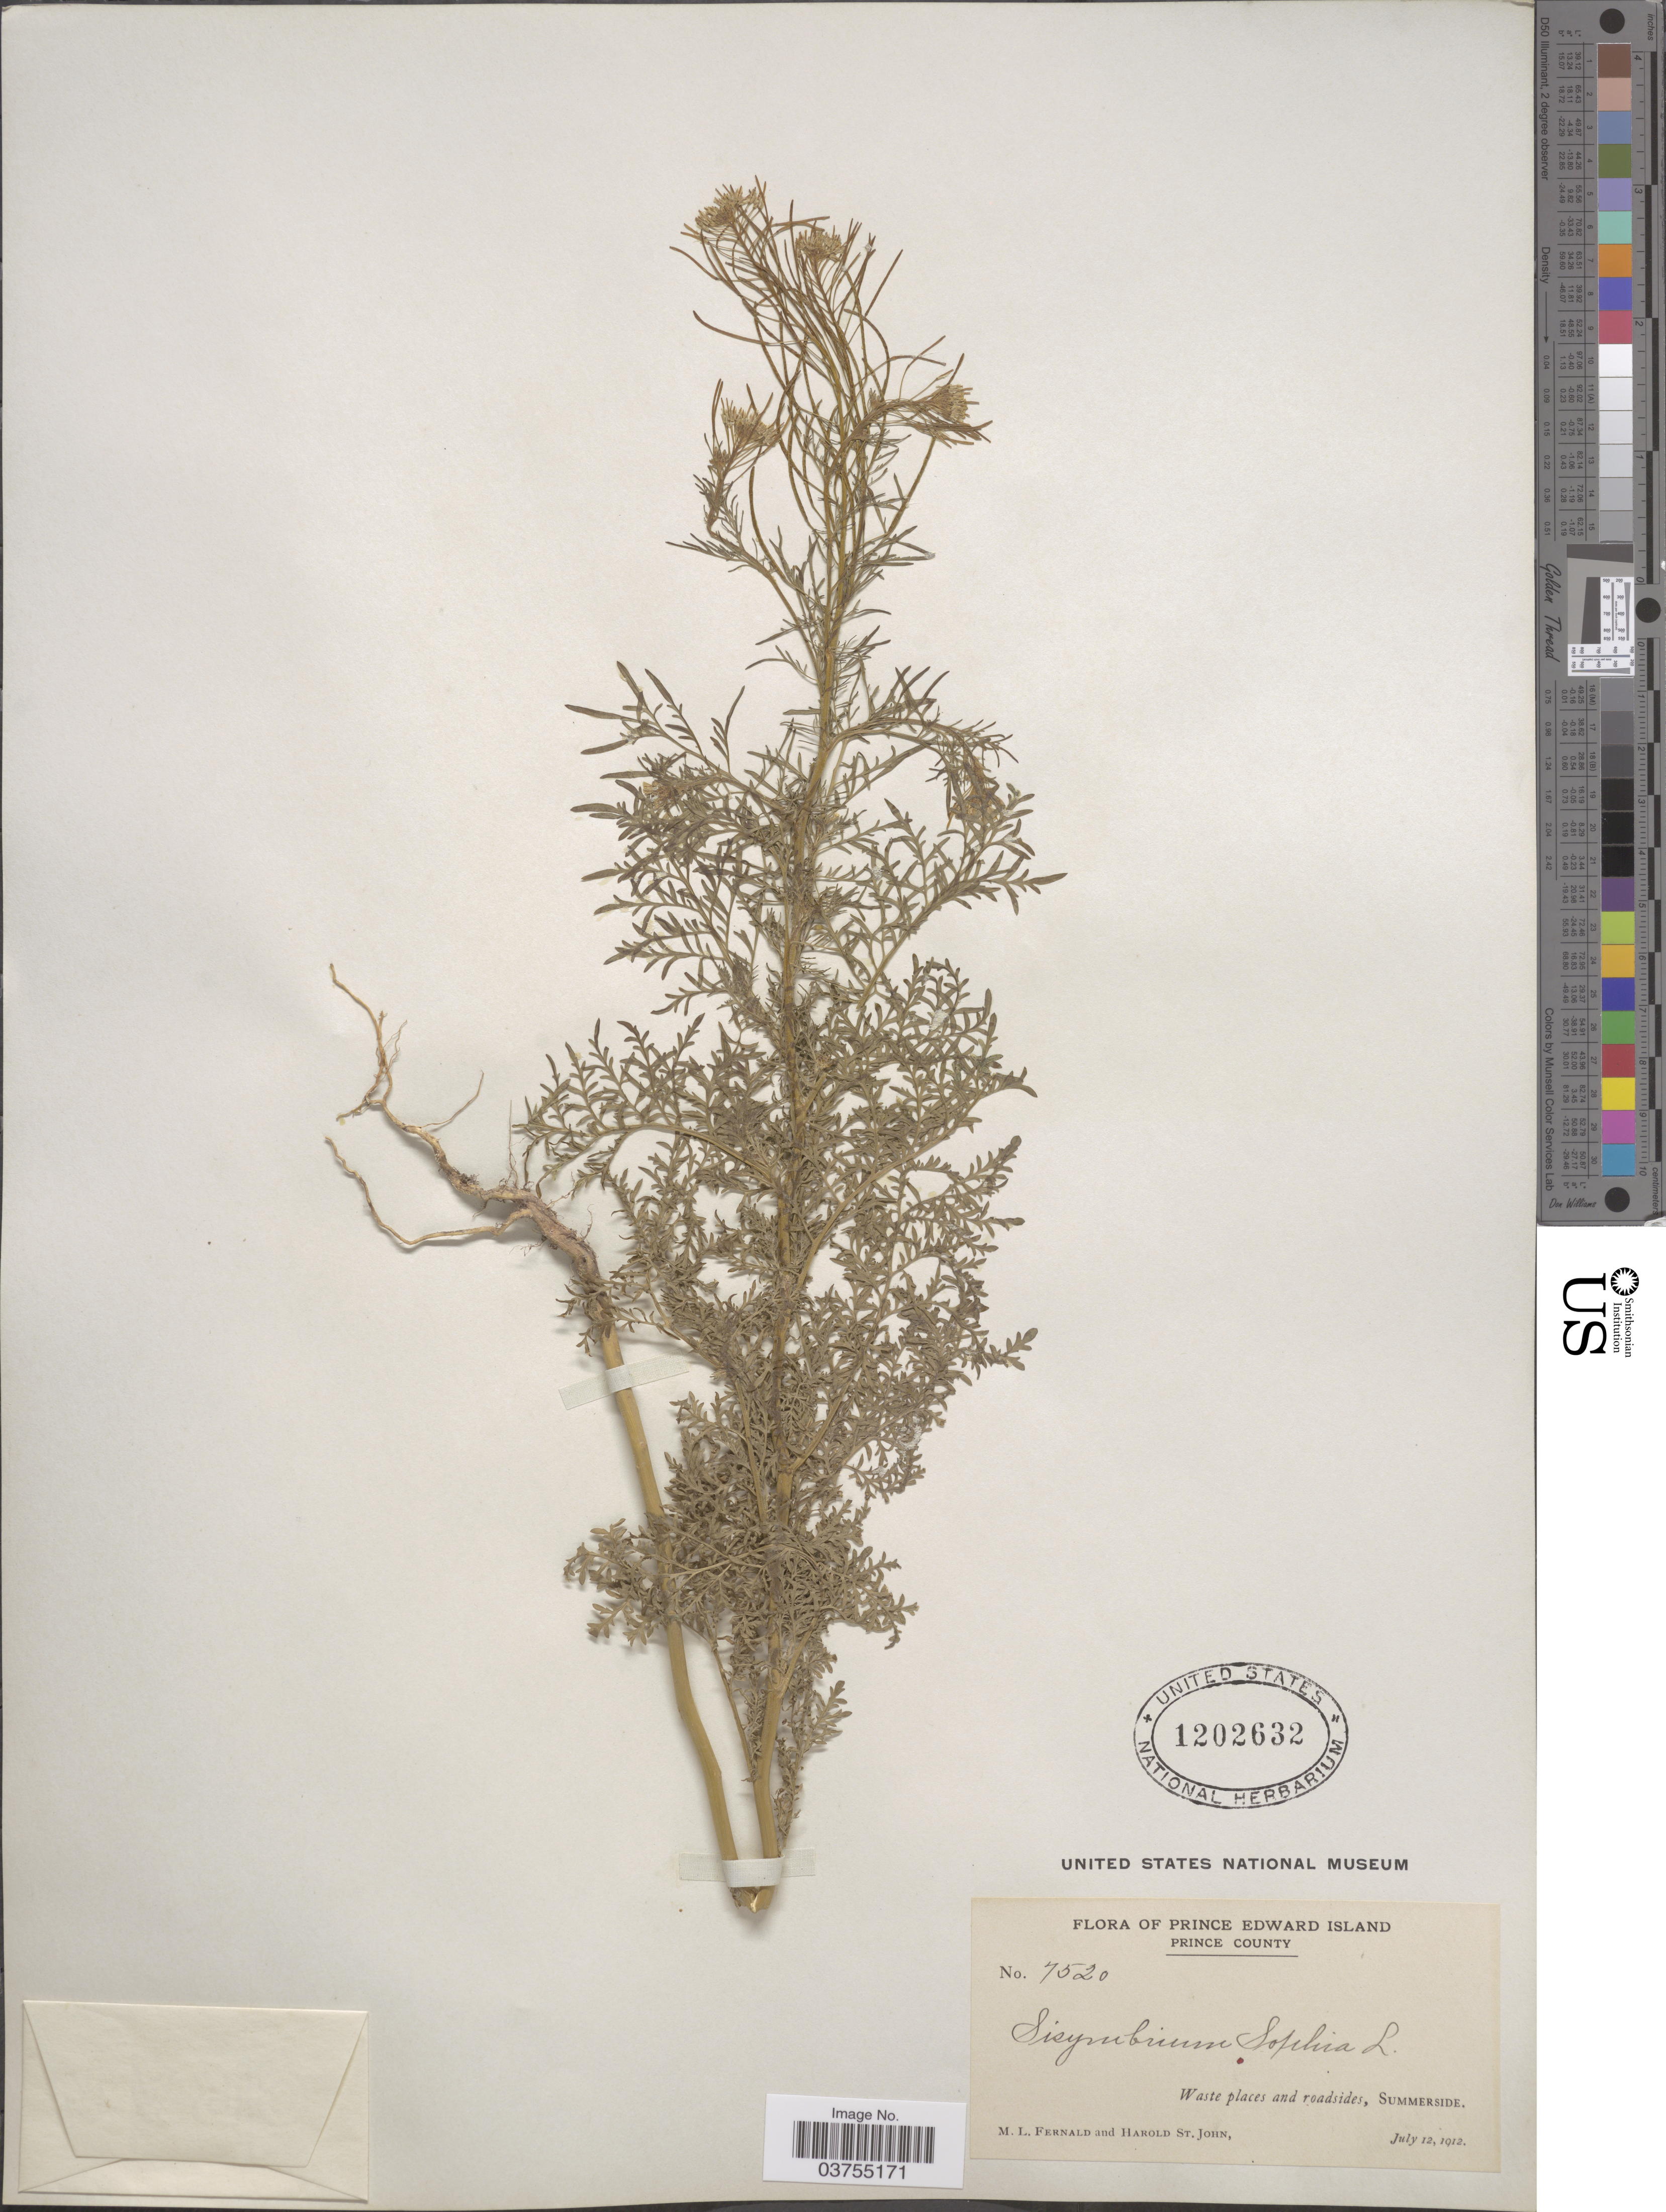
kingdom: Plantae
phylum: Tracheophyta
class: Magnoliopsida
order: Brassicales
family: Brassicaceae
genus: Descurainia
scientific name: Descurainia sophia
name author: (L.) Webb ex Prantl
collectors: M. L. Fernald & H. St. John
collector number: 7520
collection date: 1912-07-12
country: Canada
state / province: Prince Edward Island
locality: Prince County. Waste places and roadsides, Summerside.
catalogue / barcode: US 1202632